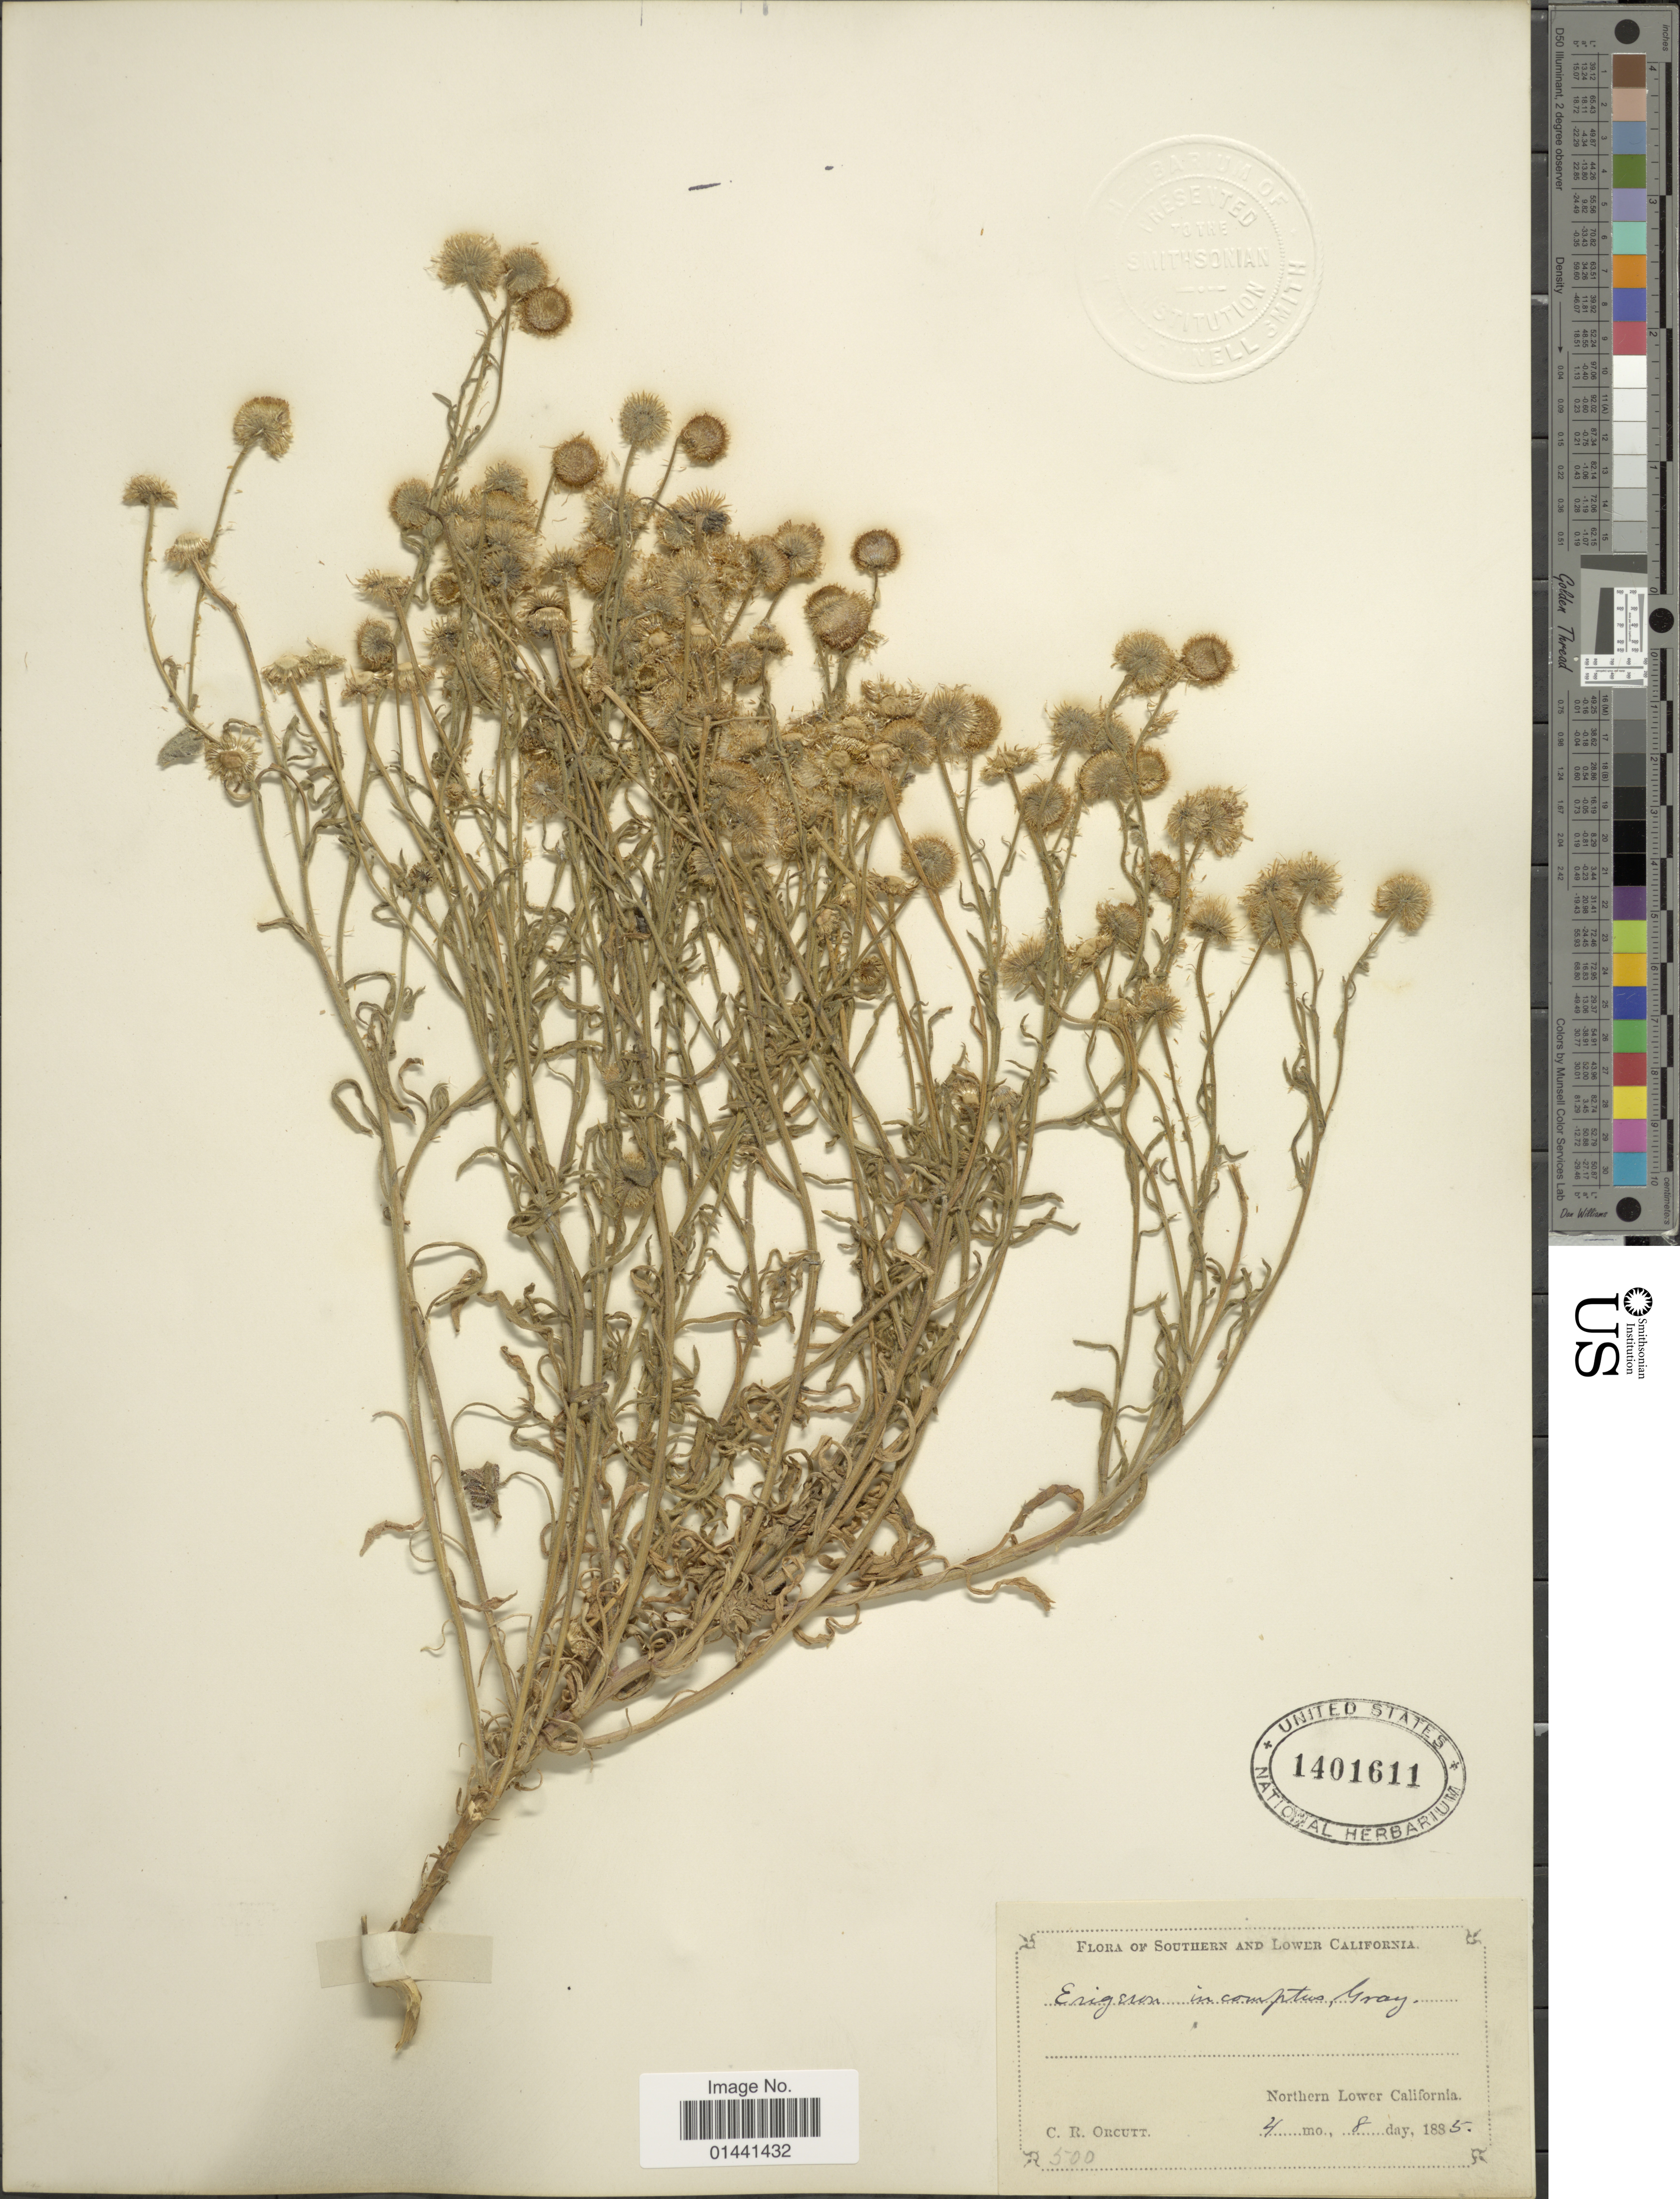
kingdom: Plantae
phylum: Tracheophyta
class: Magnoliopsida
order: Asterales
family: Asteraceae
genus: Erigeron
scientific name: Erigeron incomptus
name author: A. Gray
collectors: C. R. Orcutt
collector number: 500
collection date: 1885-04-08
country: Mexico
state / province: Baja California Sur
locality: Southern and Lower California, Northern lower California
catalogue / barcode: US 1401611